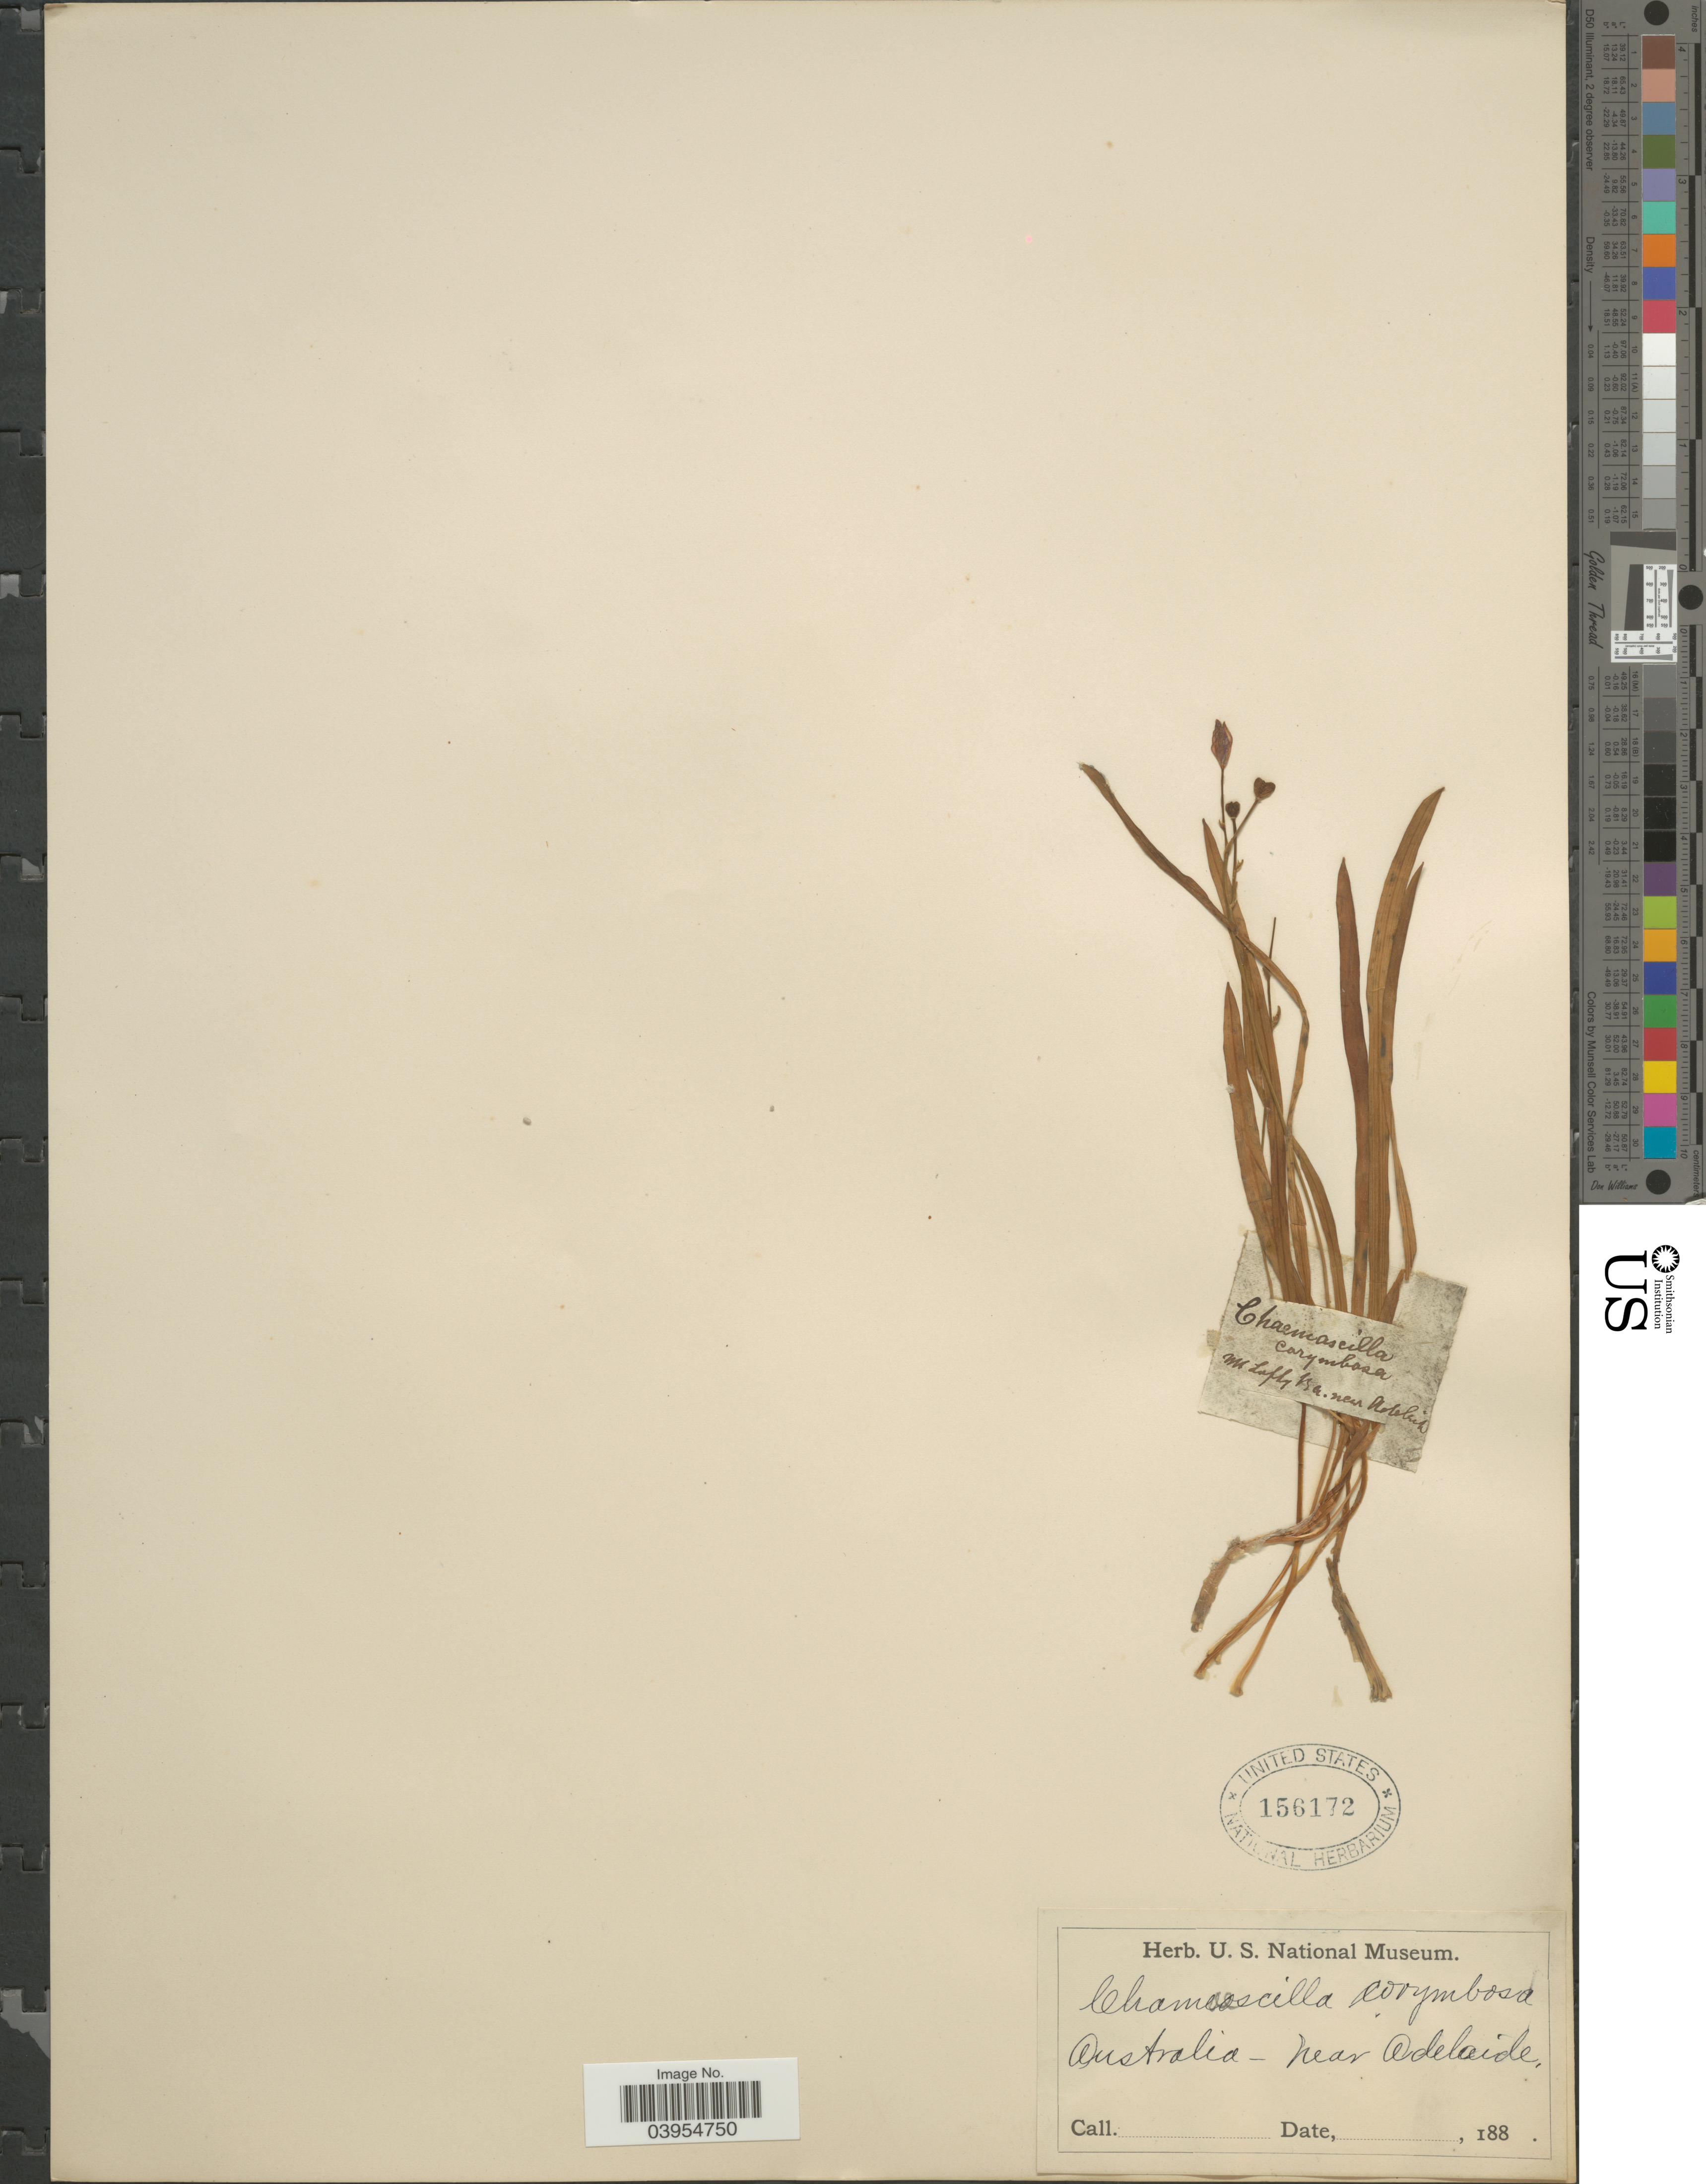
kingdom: Plantae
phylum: Tracheophyta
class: Liliopsida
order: Asparagales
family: Asphodelaceae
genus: Chamaescilla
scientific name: Chamaescilla corymbosa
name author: F. Muell.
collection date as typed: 188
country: Australia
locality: Near Adelaide.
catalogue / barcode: US 156172